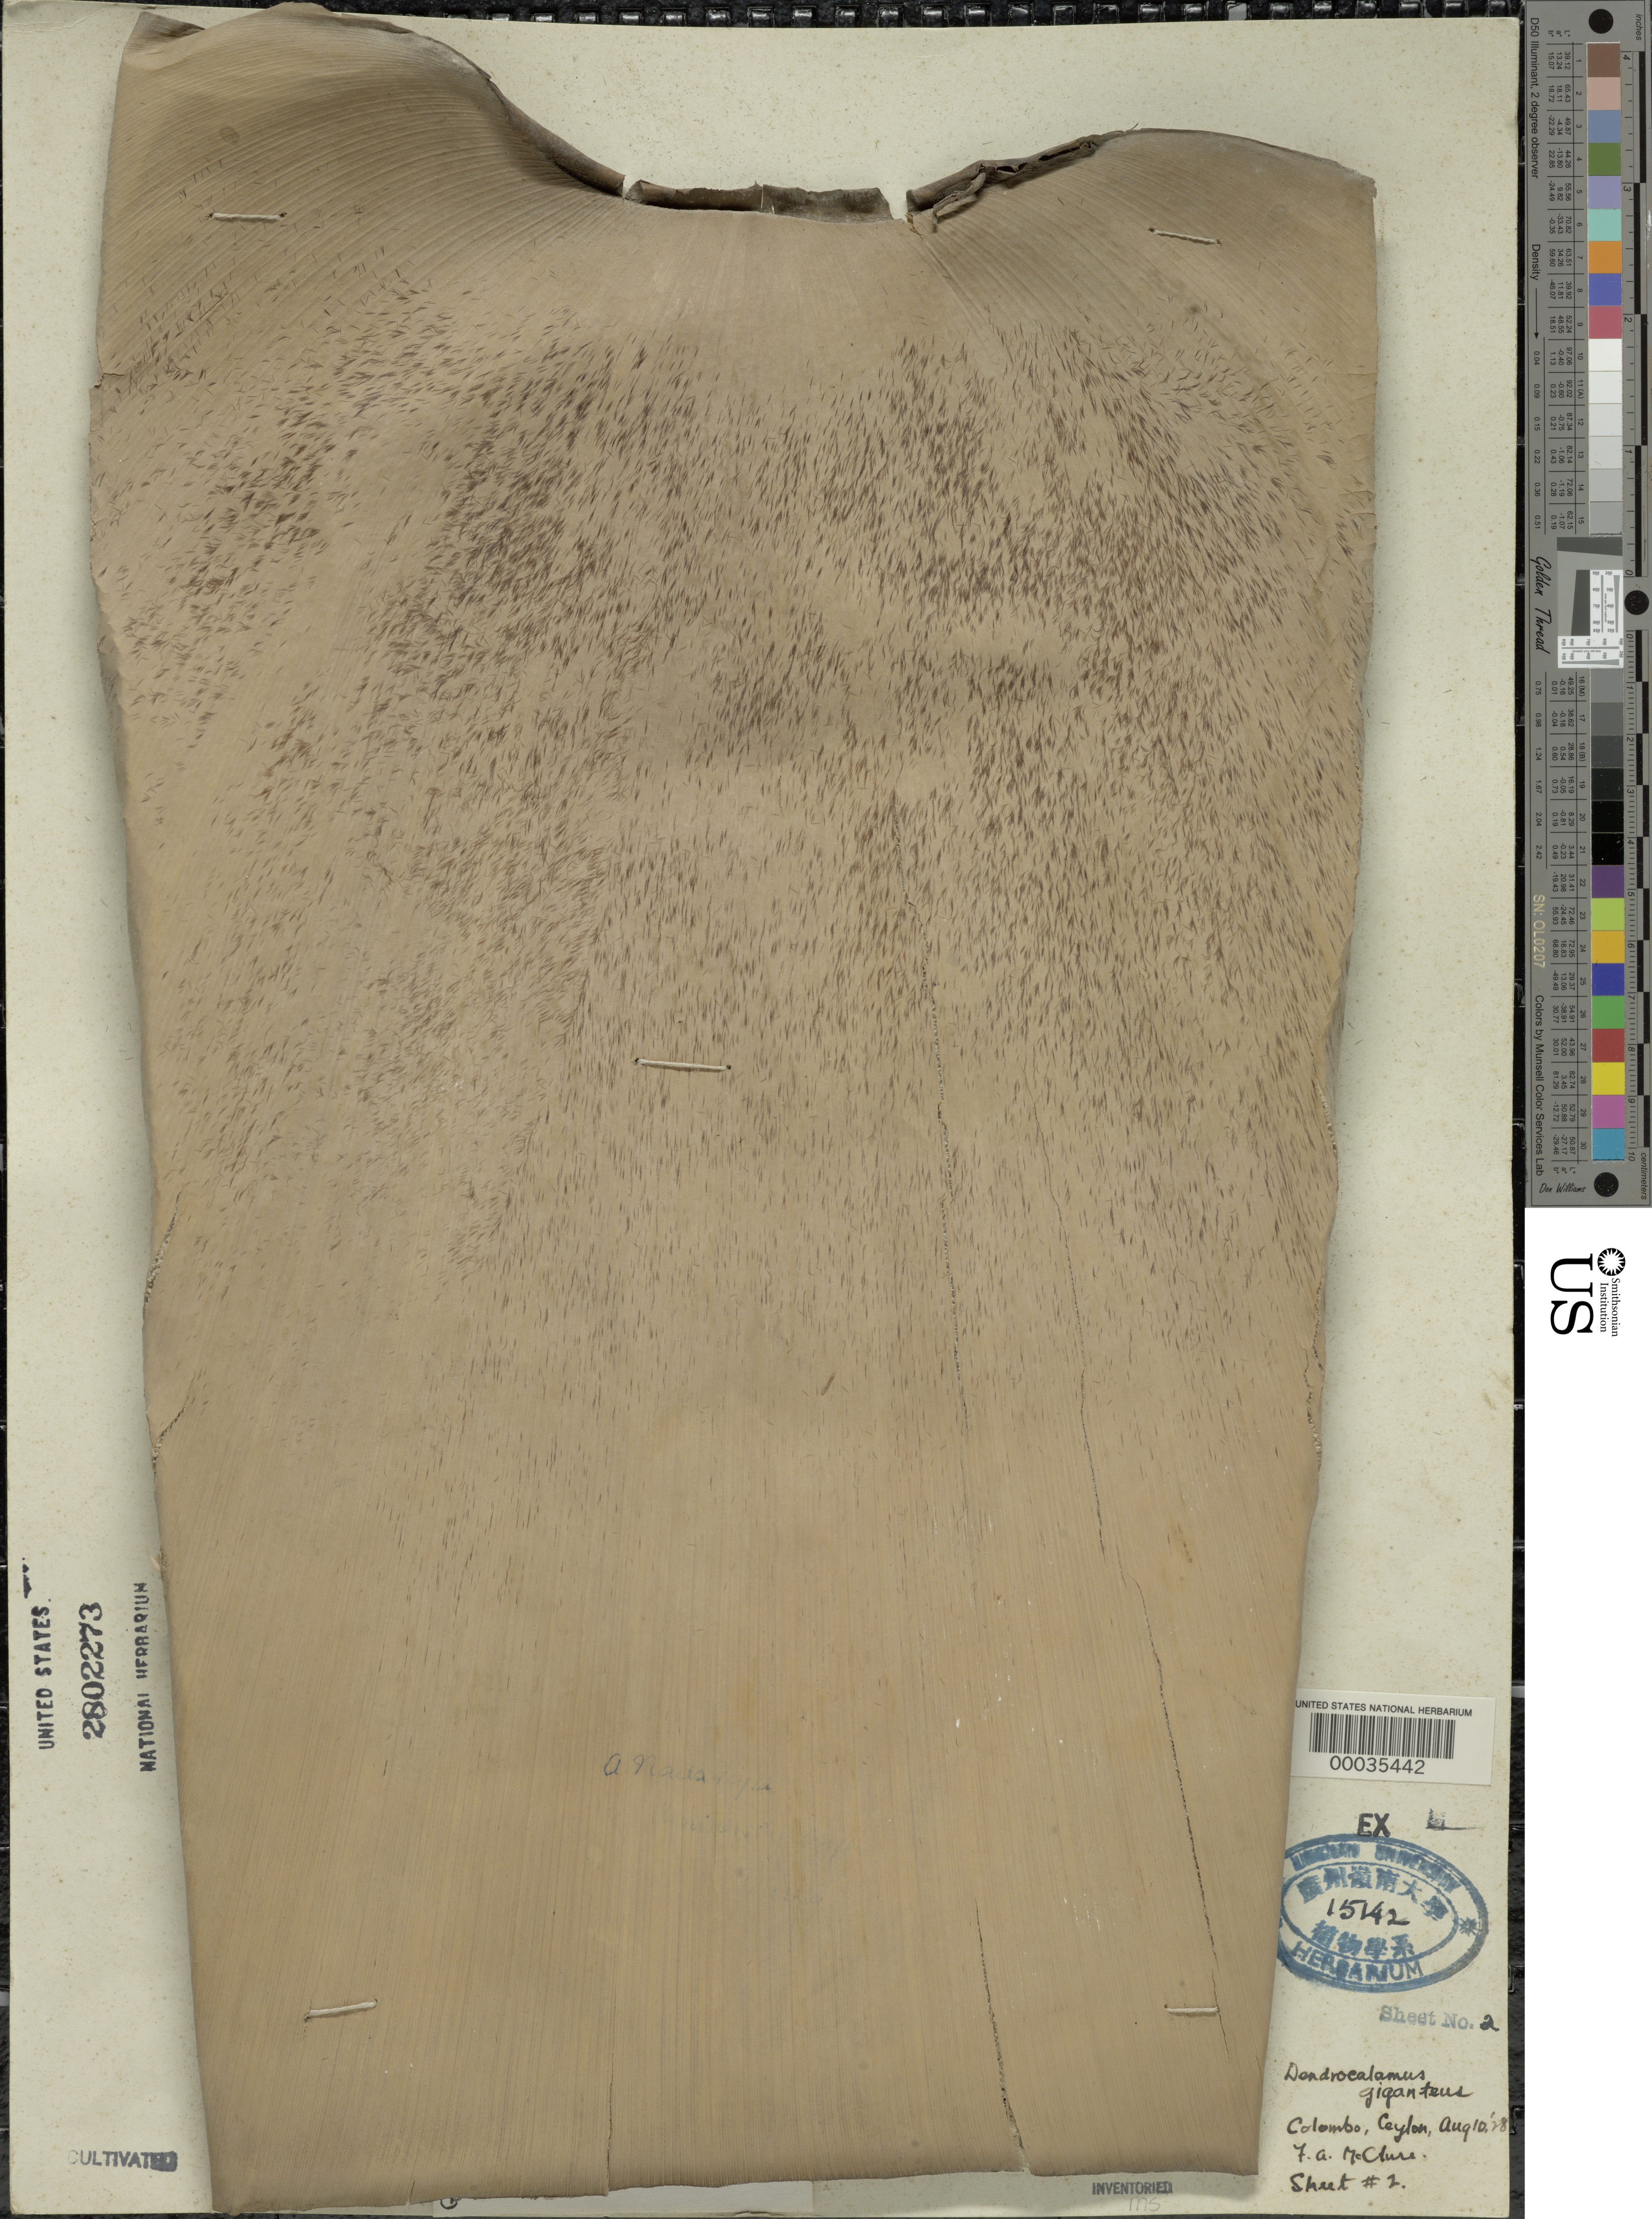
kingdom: Plantae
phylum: Tracheophyta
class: Liliopsida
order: Poales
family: Poaceae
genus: Dendrocalamus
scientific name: Dendrocalamus giganteus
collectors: F. A. McClure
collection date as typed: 10 Aug 1928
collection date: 1928-08-10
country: Sri Lanka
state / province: Western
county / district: Colombo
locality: Old cinnamon garden-colombo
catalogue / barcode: US 2802273